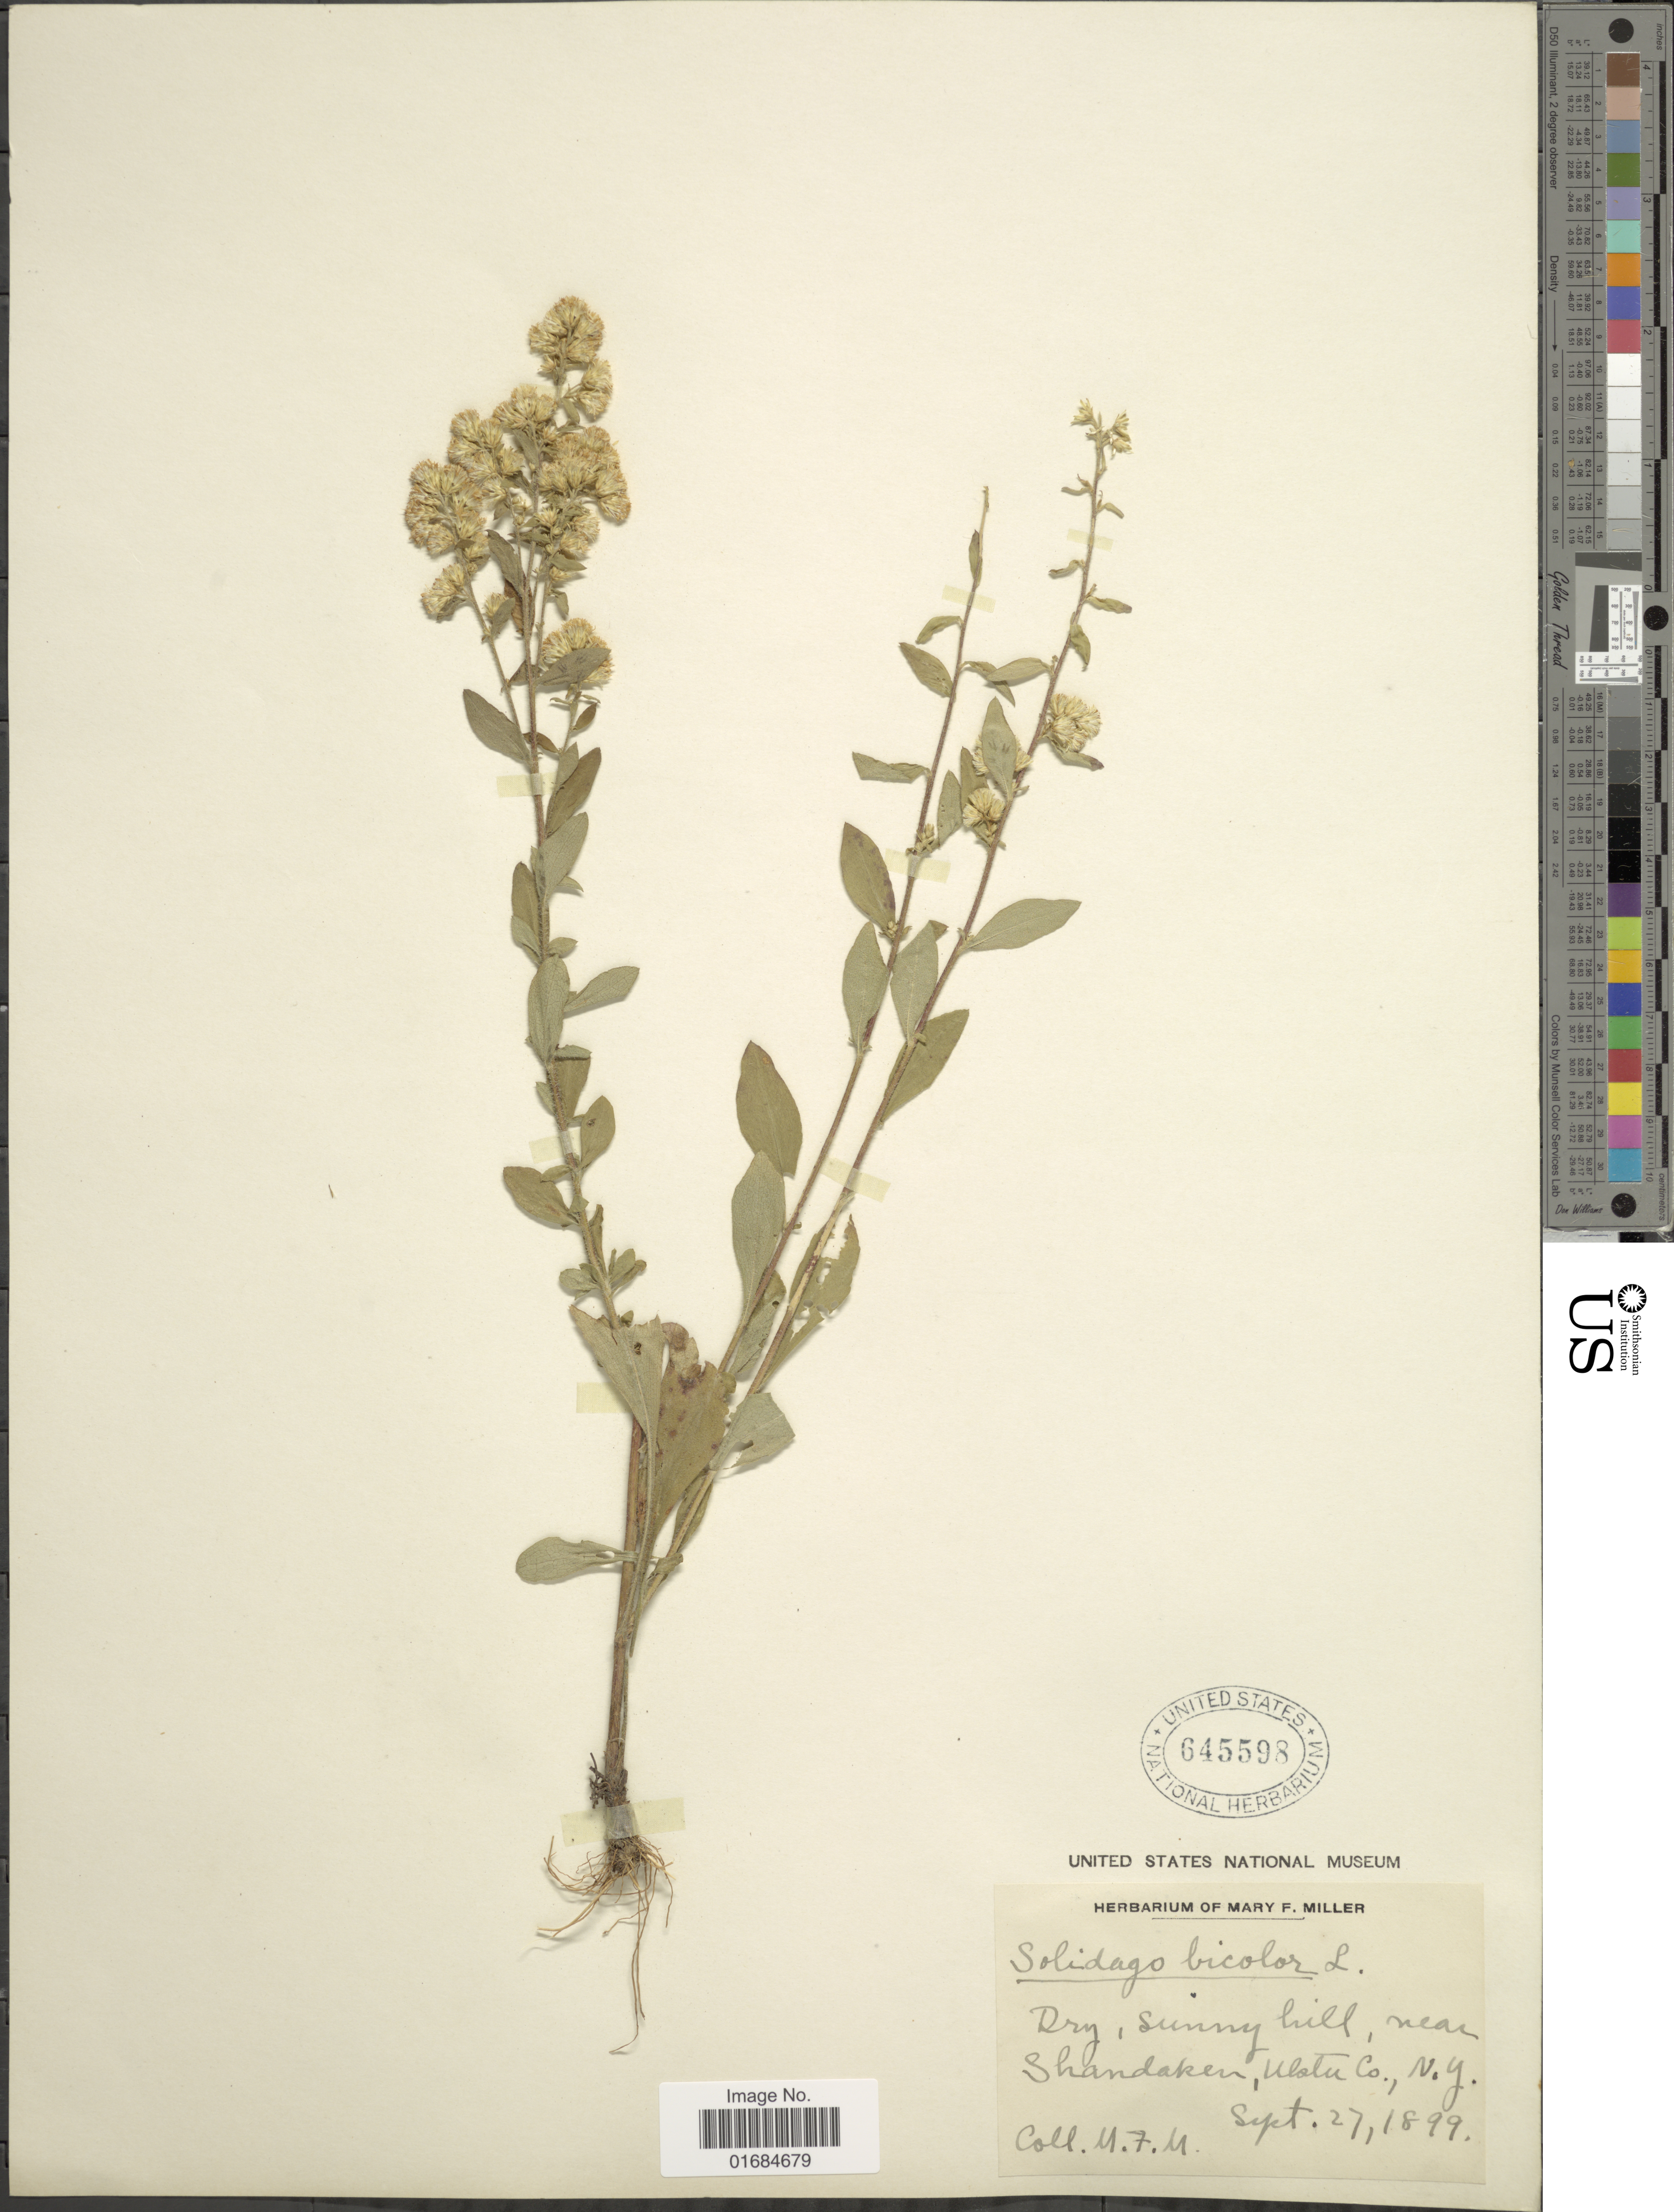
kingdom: Plantae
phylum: Tracheophyta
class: Magnoliopsida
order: Asterales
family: Asteraceae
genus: Solidago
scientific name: Solidago bicolor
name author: L.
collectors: M. F. Miller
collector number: s.n,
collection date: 1899-09-27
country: United States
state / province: New York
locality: Shandaken, Ulolu Co., N. Y.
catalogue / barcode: US 645598